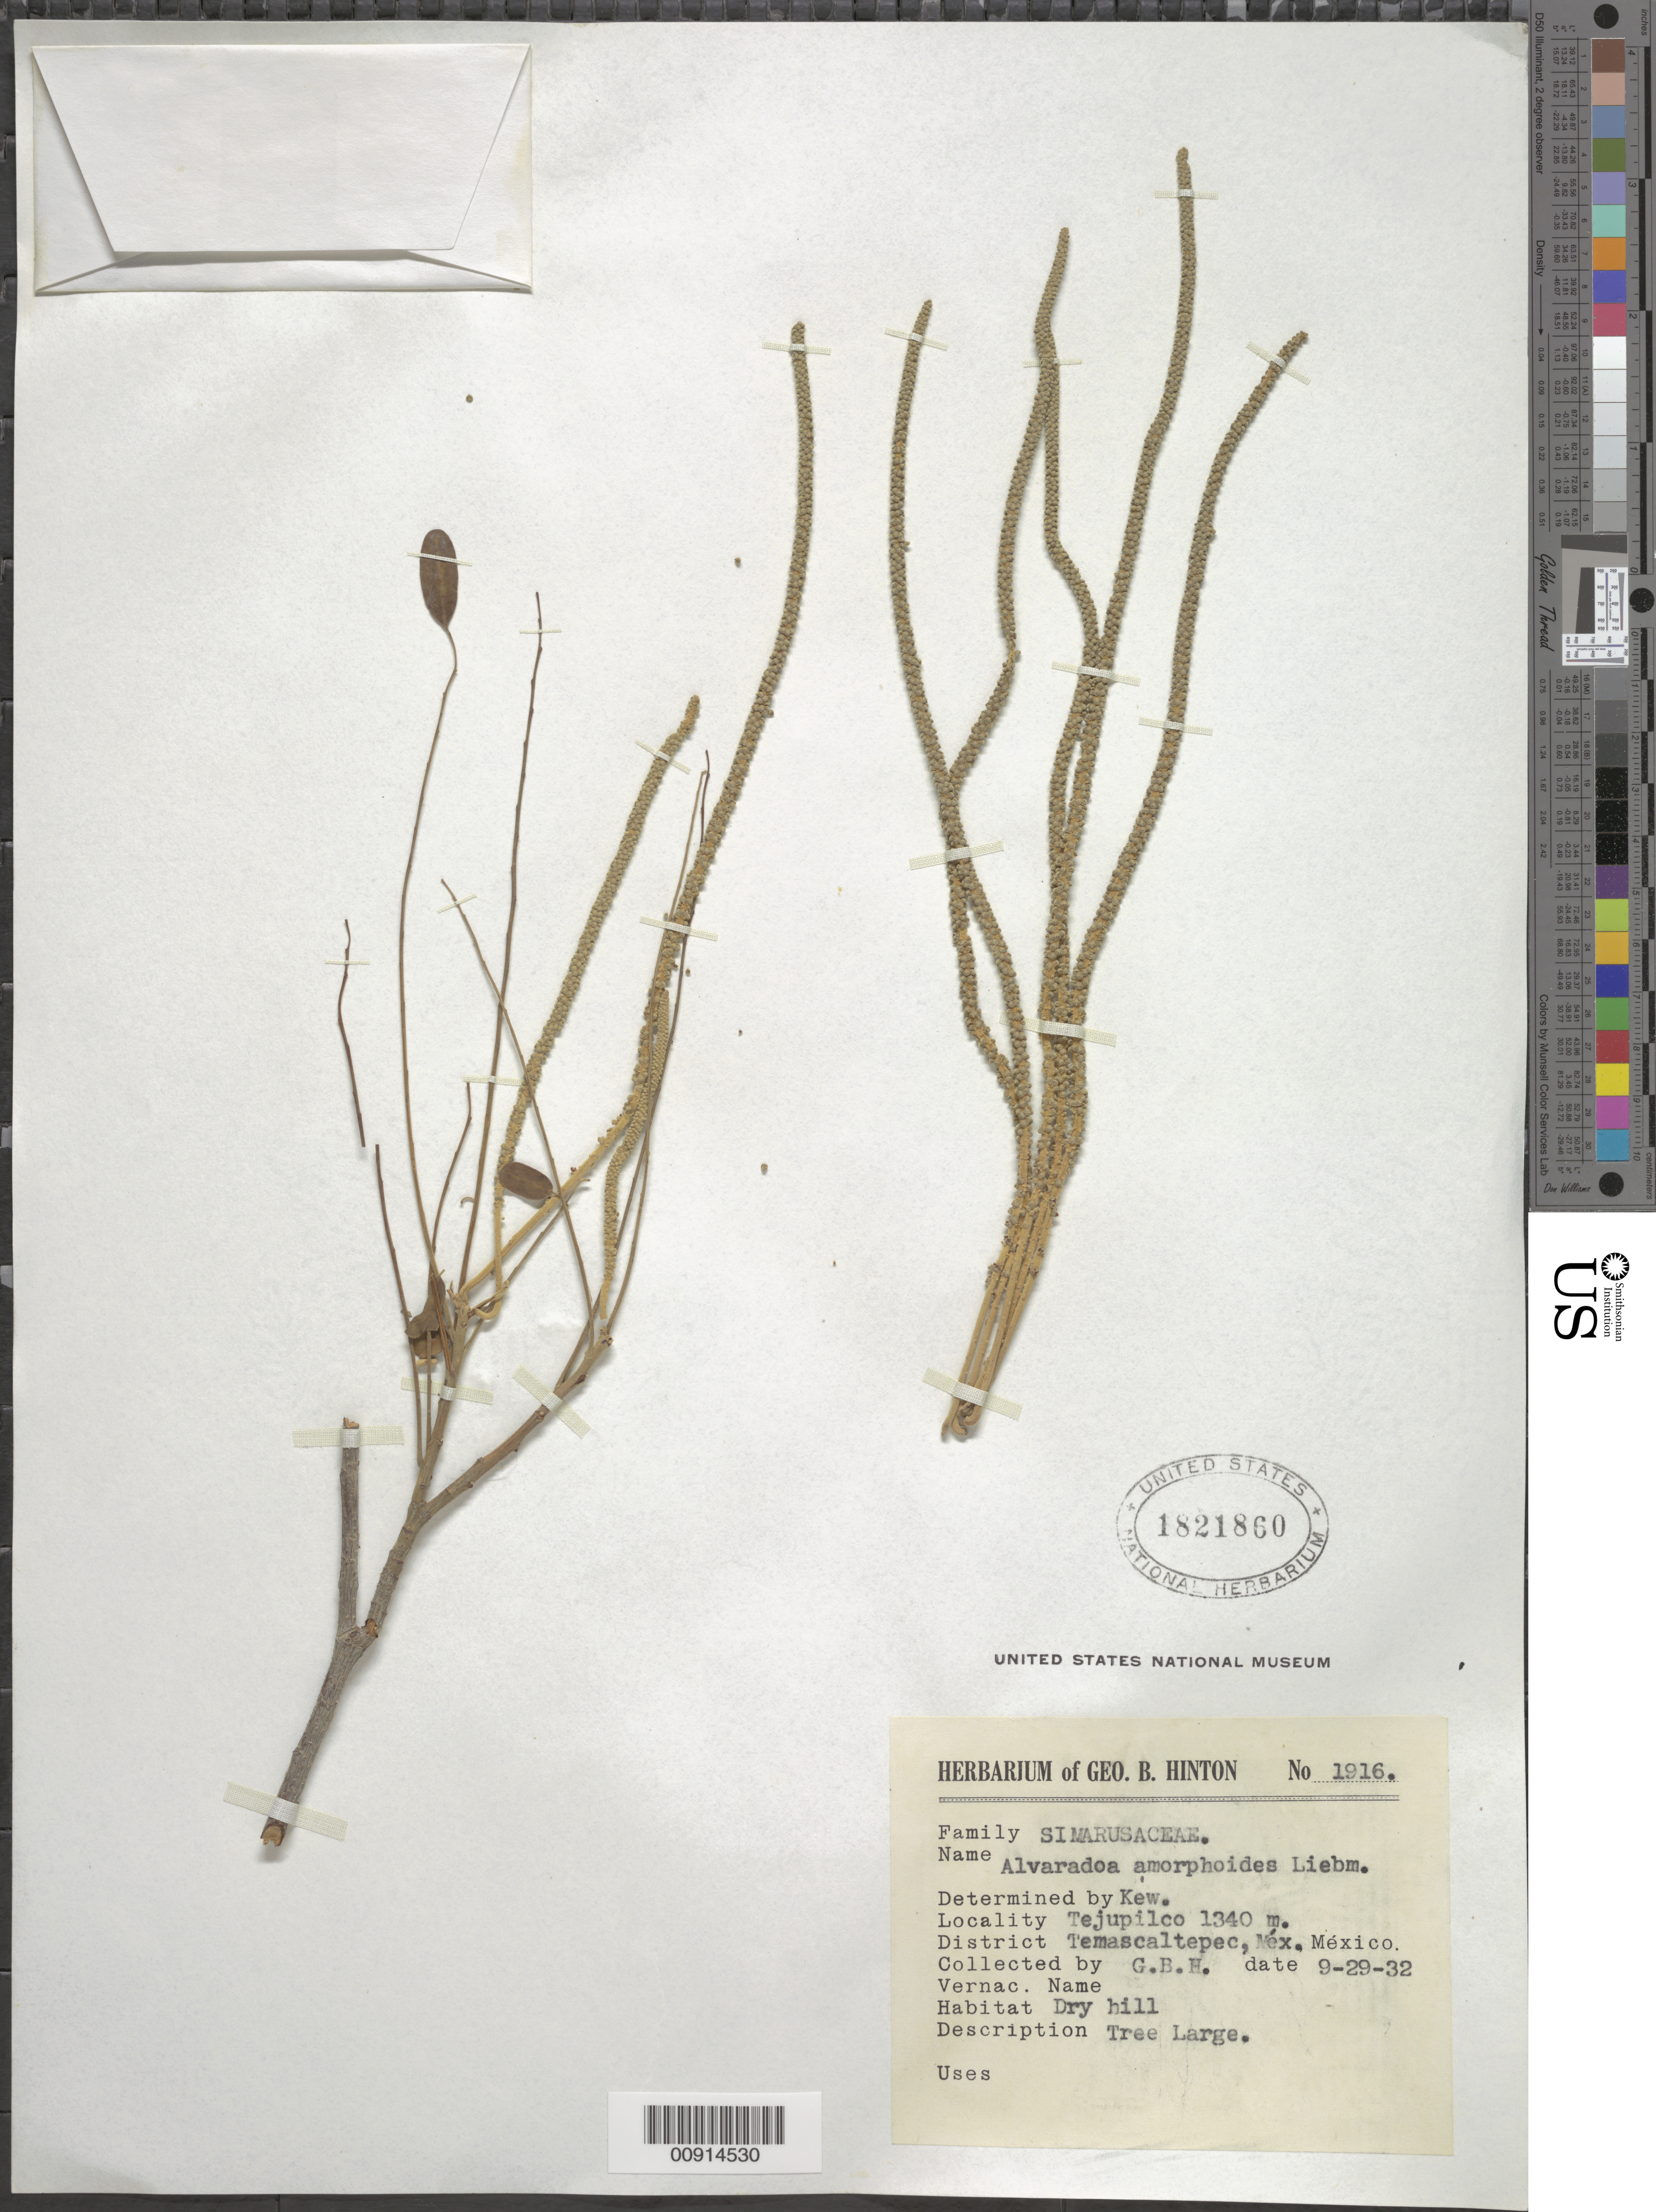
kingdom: Plantae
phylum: Tracheophyta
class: Magnoliopsida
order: Picramniales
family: Picramniaceae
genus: Alvaradoa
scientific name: Alvaradoa amorphoides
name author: Liebm.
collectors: G. B. Hinton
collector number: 1916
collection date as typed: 29 Sep 1932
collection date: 1932-09-29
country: Mexico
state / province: México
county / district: Temascaltepec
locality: Tejupilco, District Temascaltepec, State of México.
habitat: Dry hill.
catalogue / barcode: US 1821860